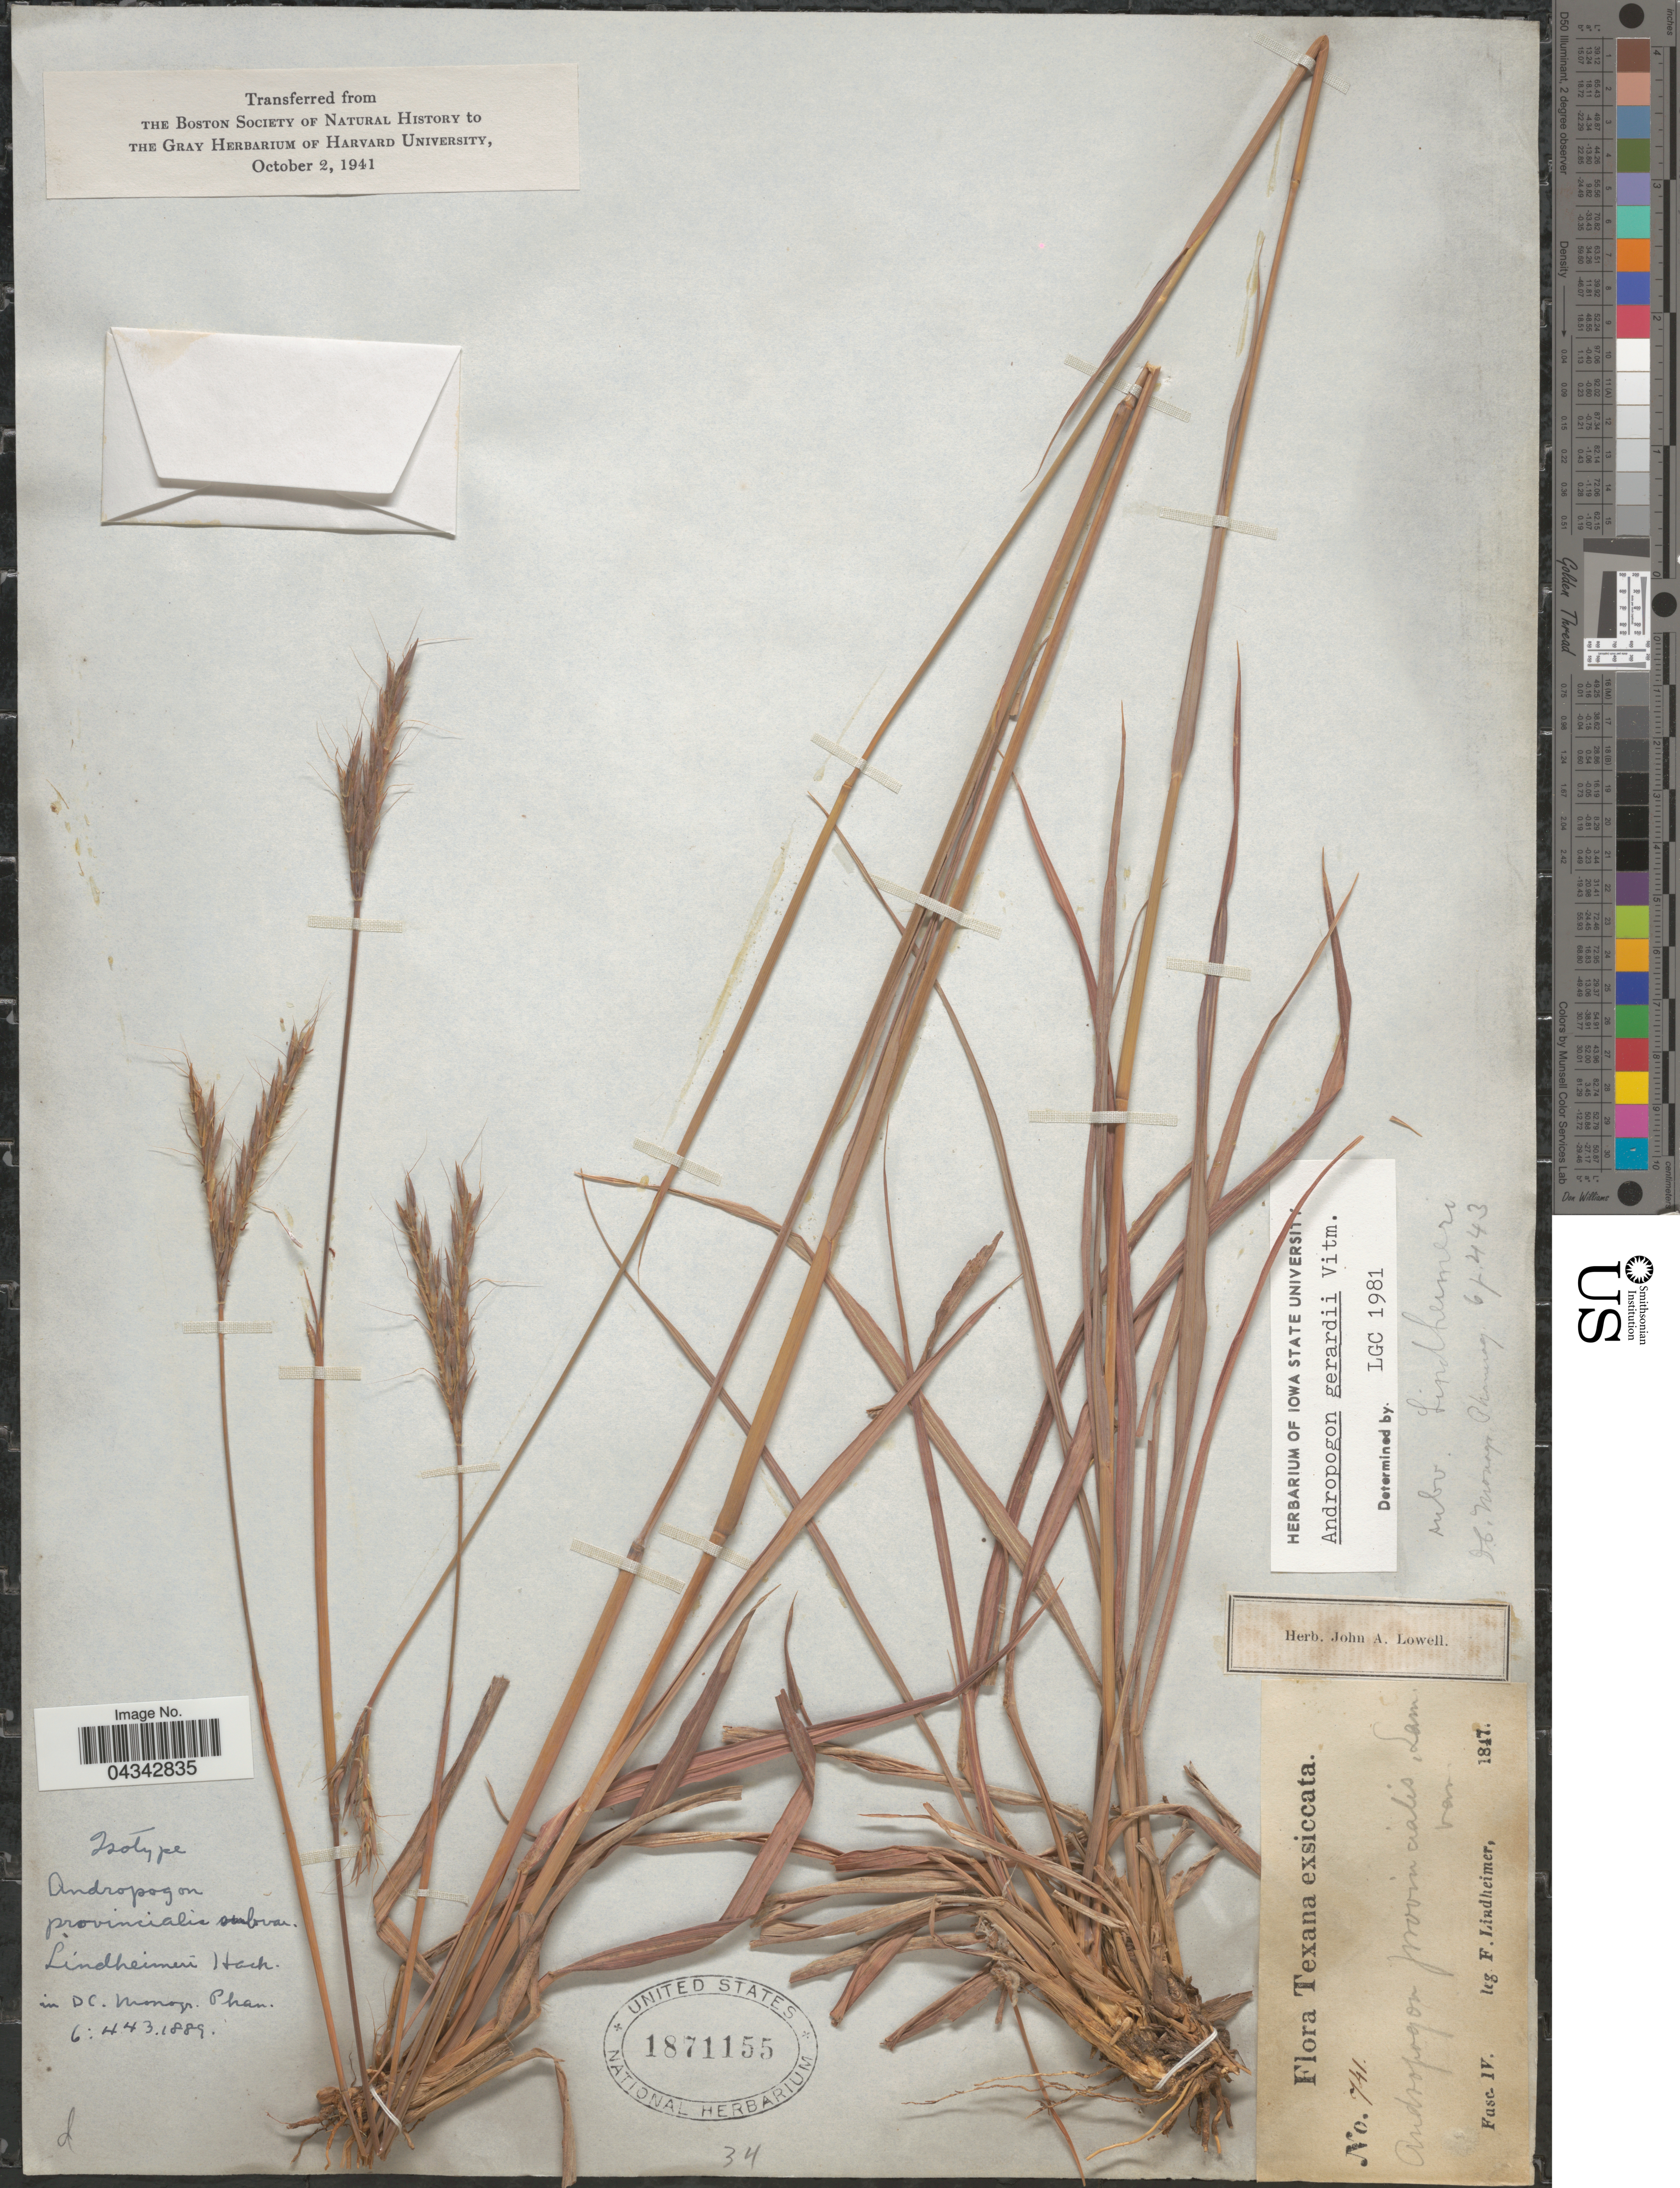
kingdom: Plantae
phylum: Tracheophyta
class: Liliopsida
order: Poales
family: Poaceae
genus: Andropogon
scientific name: Andropogon gerardii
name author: Vitman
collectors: F. Lindheimer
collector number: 741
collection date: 1847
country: United States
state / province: Texas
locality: Fasc IV. [unsure placement]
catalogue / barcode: US 1871155